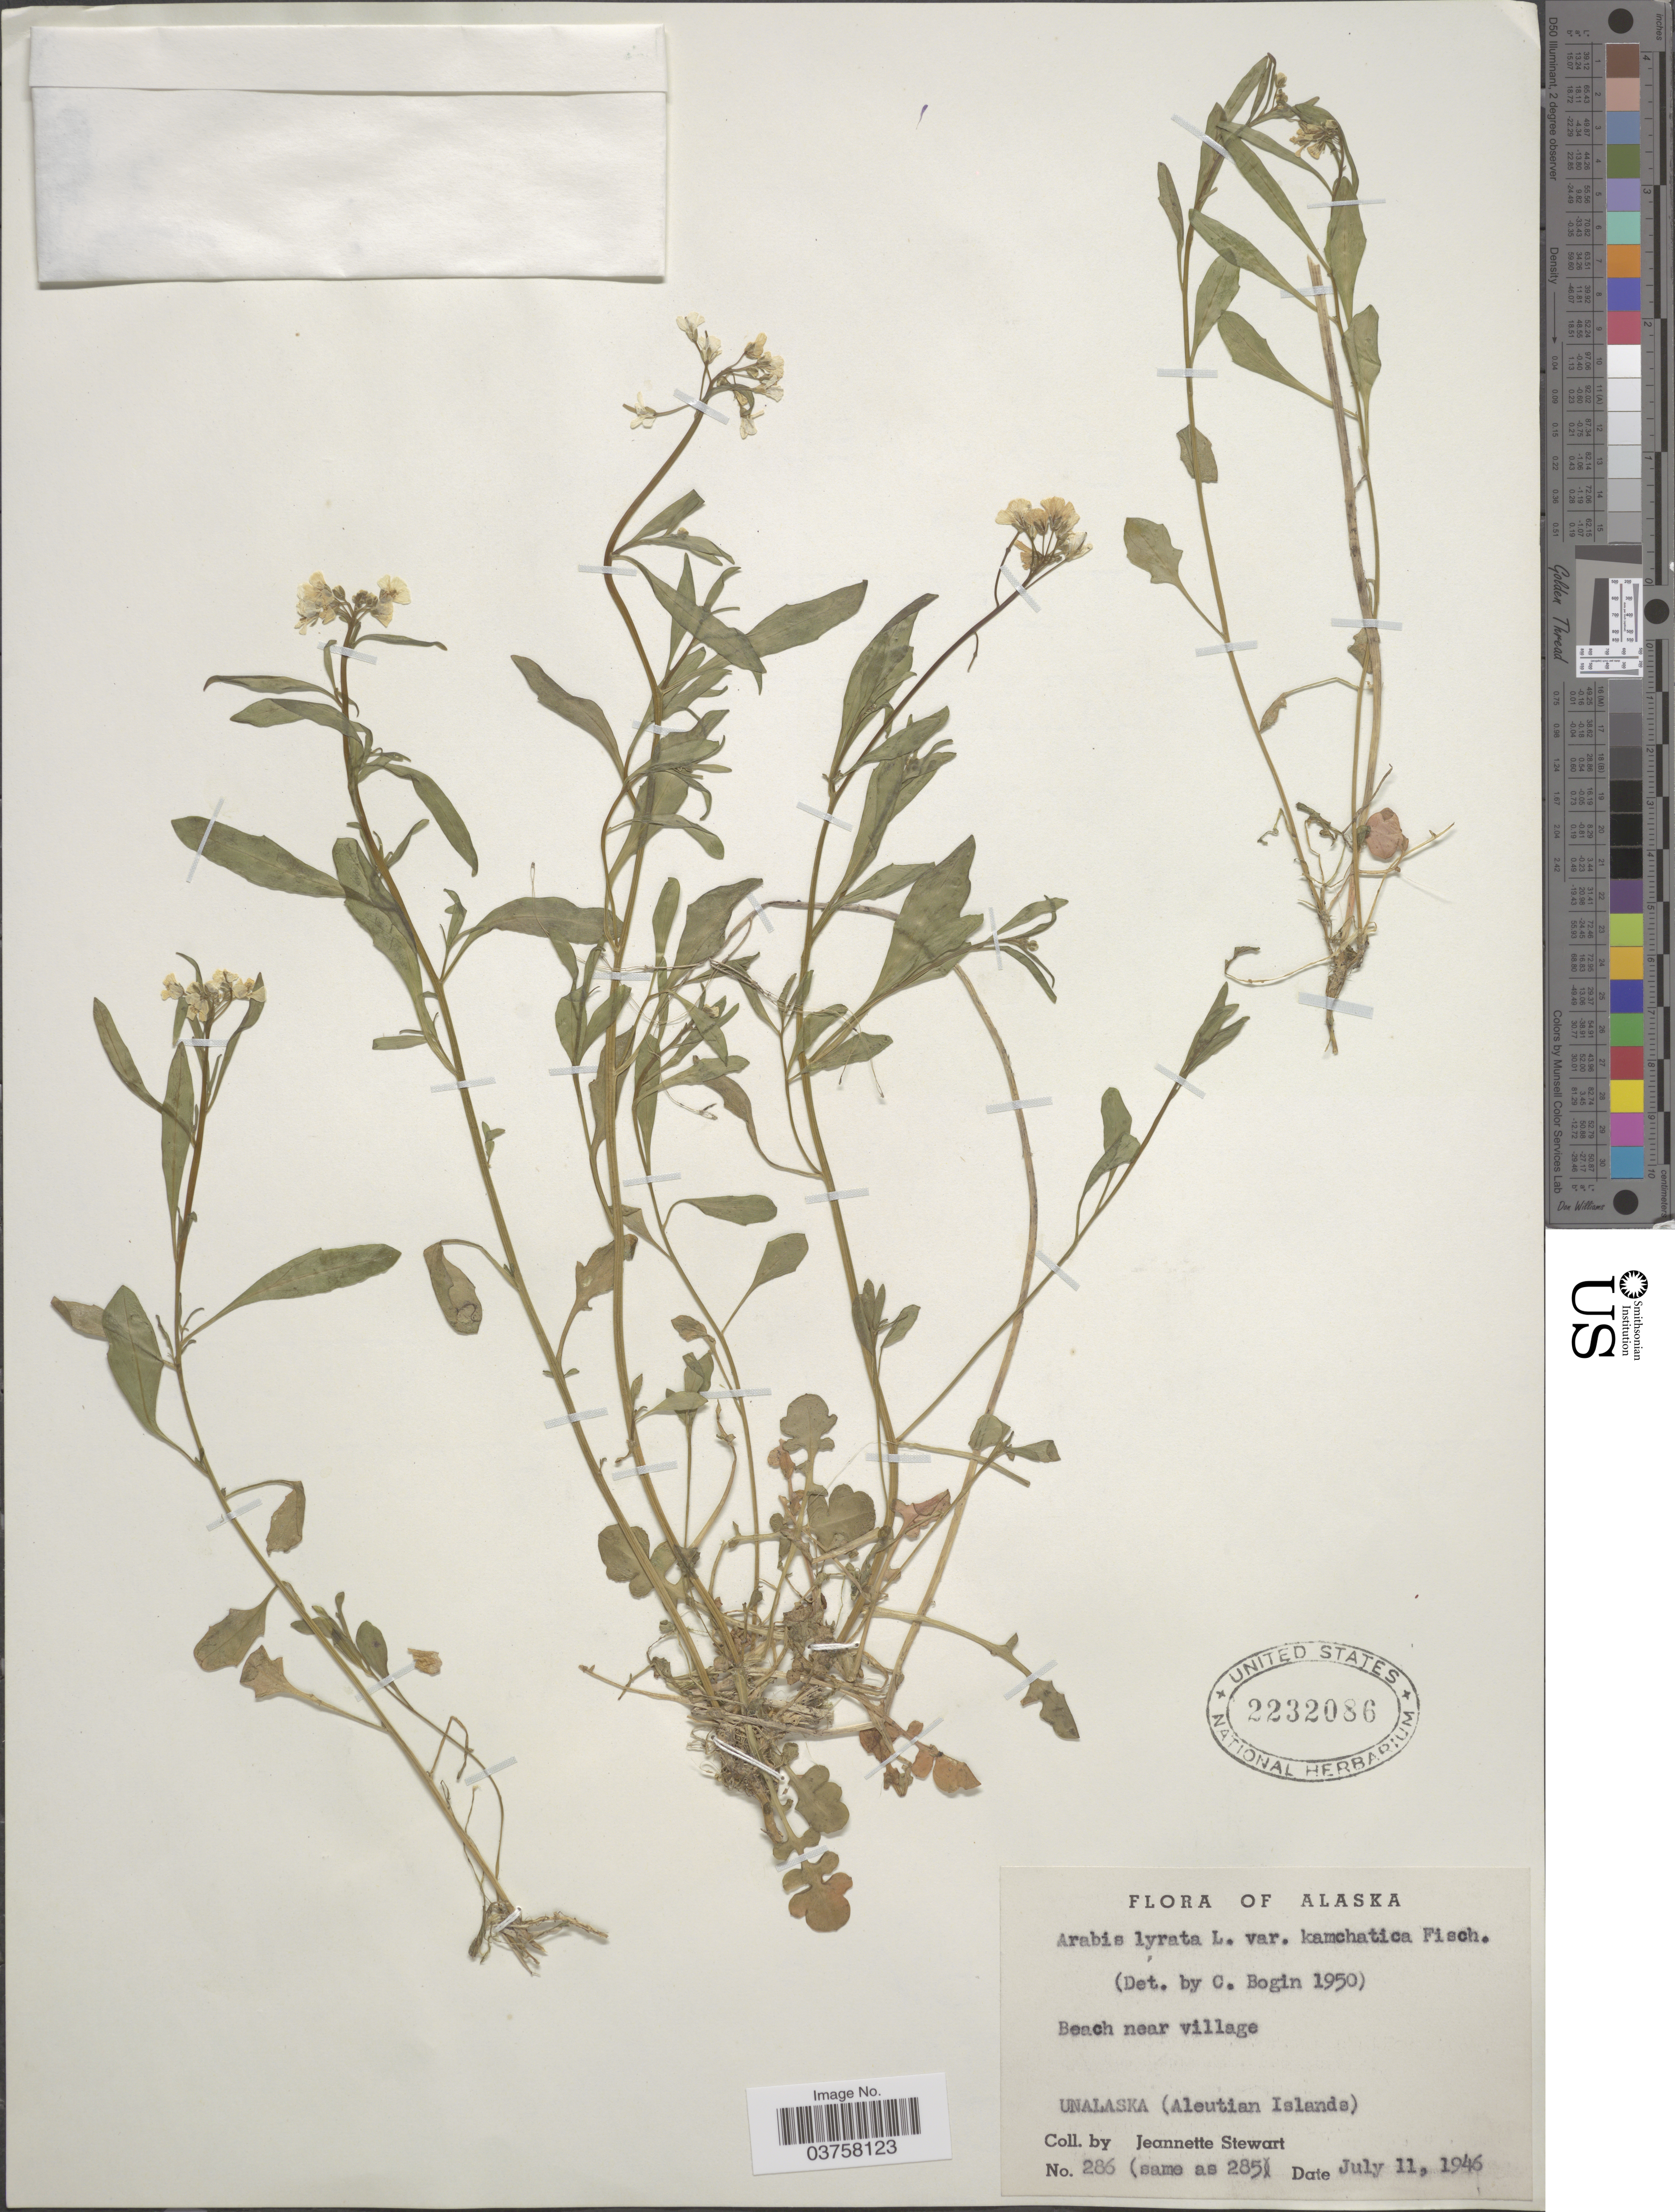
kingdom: Plantae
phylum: Tracheophyta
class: Magnoliopsida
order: Brassicales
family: Brassicaceae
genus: Arabis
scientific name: Arabis lyrata var. kamchatica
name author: Fisch. ex DC.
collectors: J. Stewart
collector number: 286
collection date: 1946-07-11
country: United States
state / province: Alaska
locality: Unalaska (Aleutian Islands).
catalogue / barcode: US 2232086